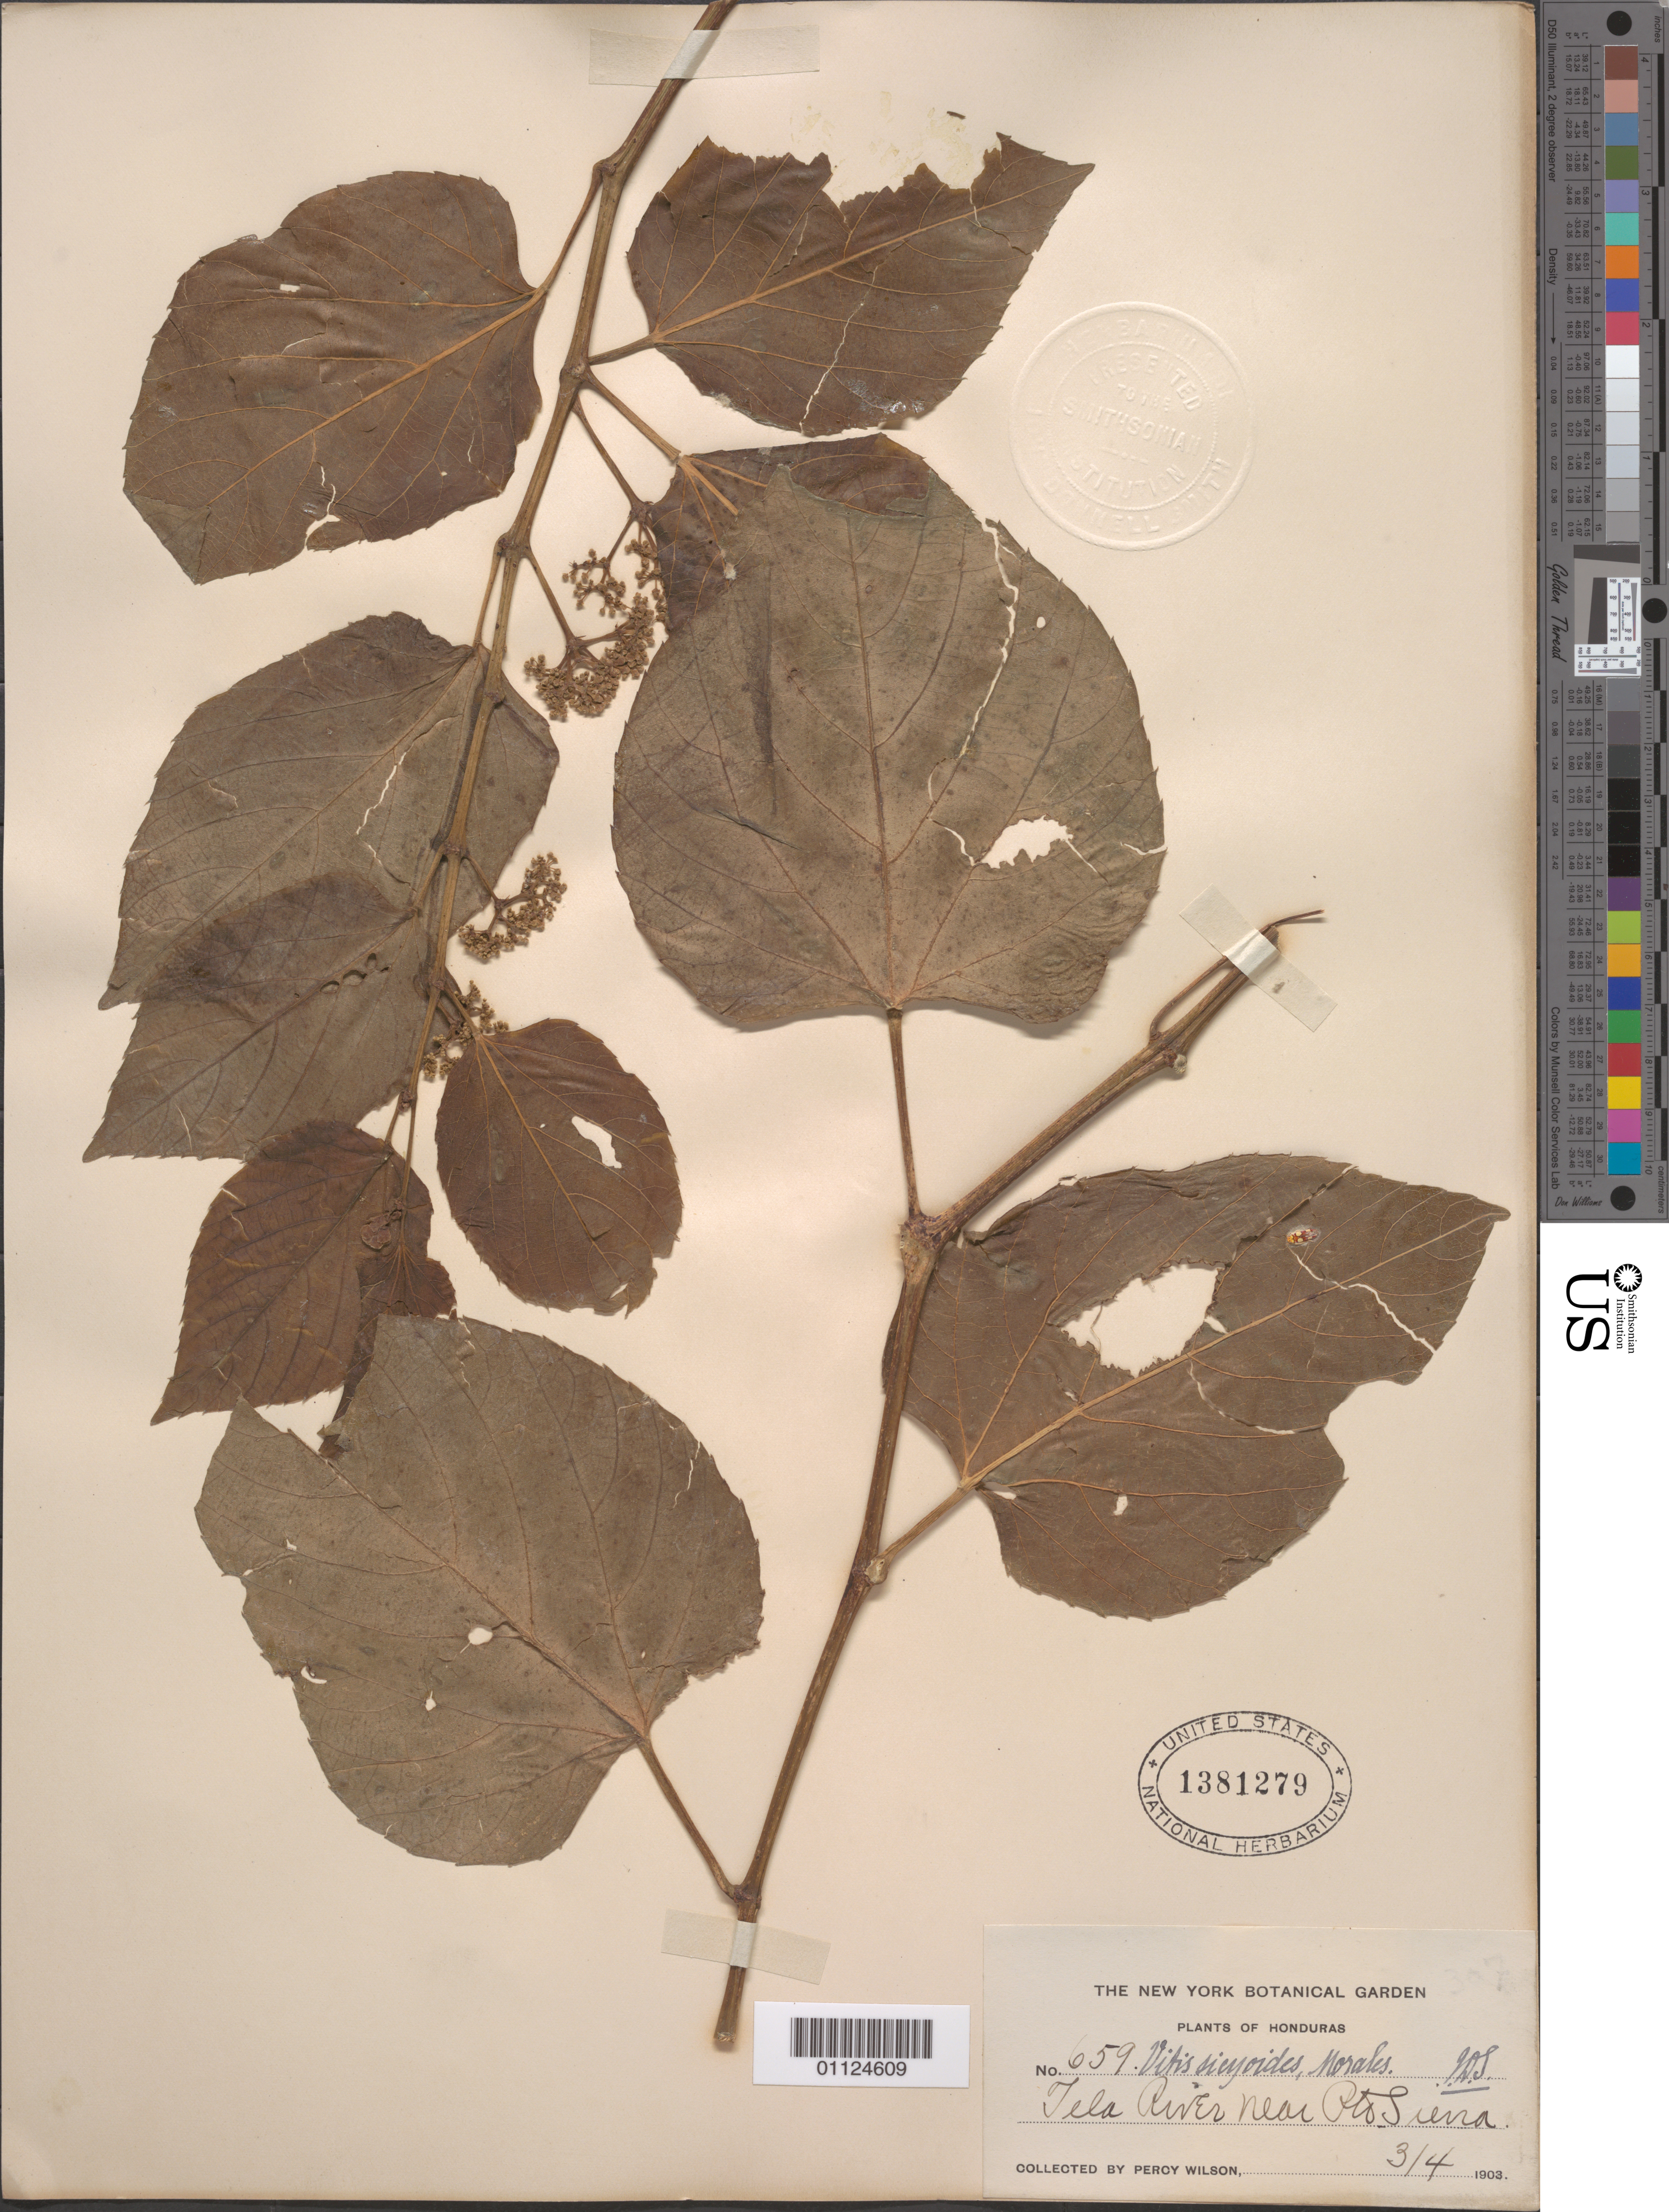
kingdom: Plantae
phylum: Tracheophyta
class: Magnoliopsida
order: Vitales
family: Vitaceae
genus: Cissus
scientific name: Cissus verticillata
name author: (L.) Nicolson & C.E. Jarvis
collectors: P. Wilson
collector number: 659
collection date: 1903-04-03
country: Honduras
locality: Tela River near Puerto Siena.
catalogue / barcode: US 1381279